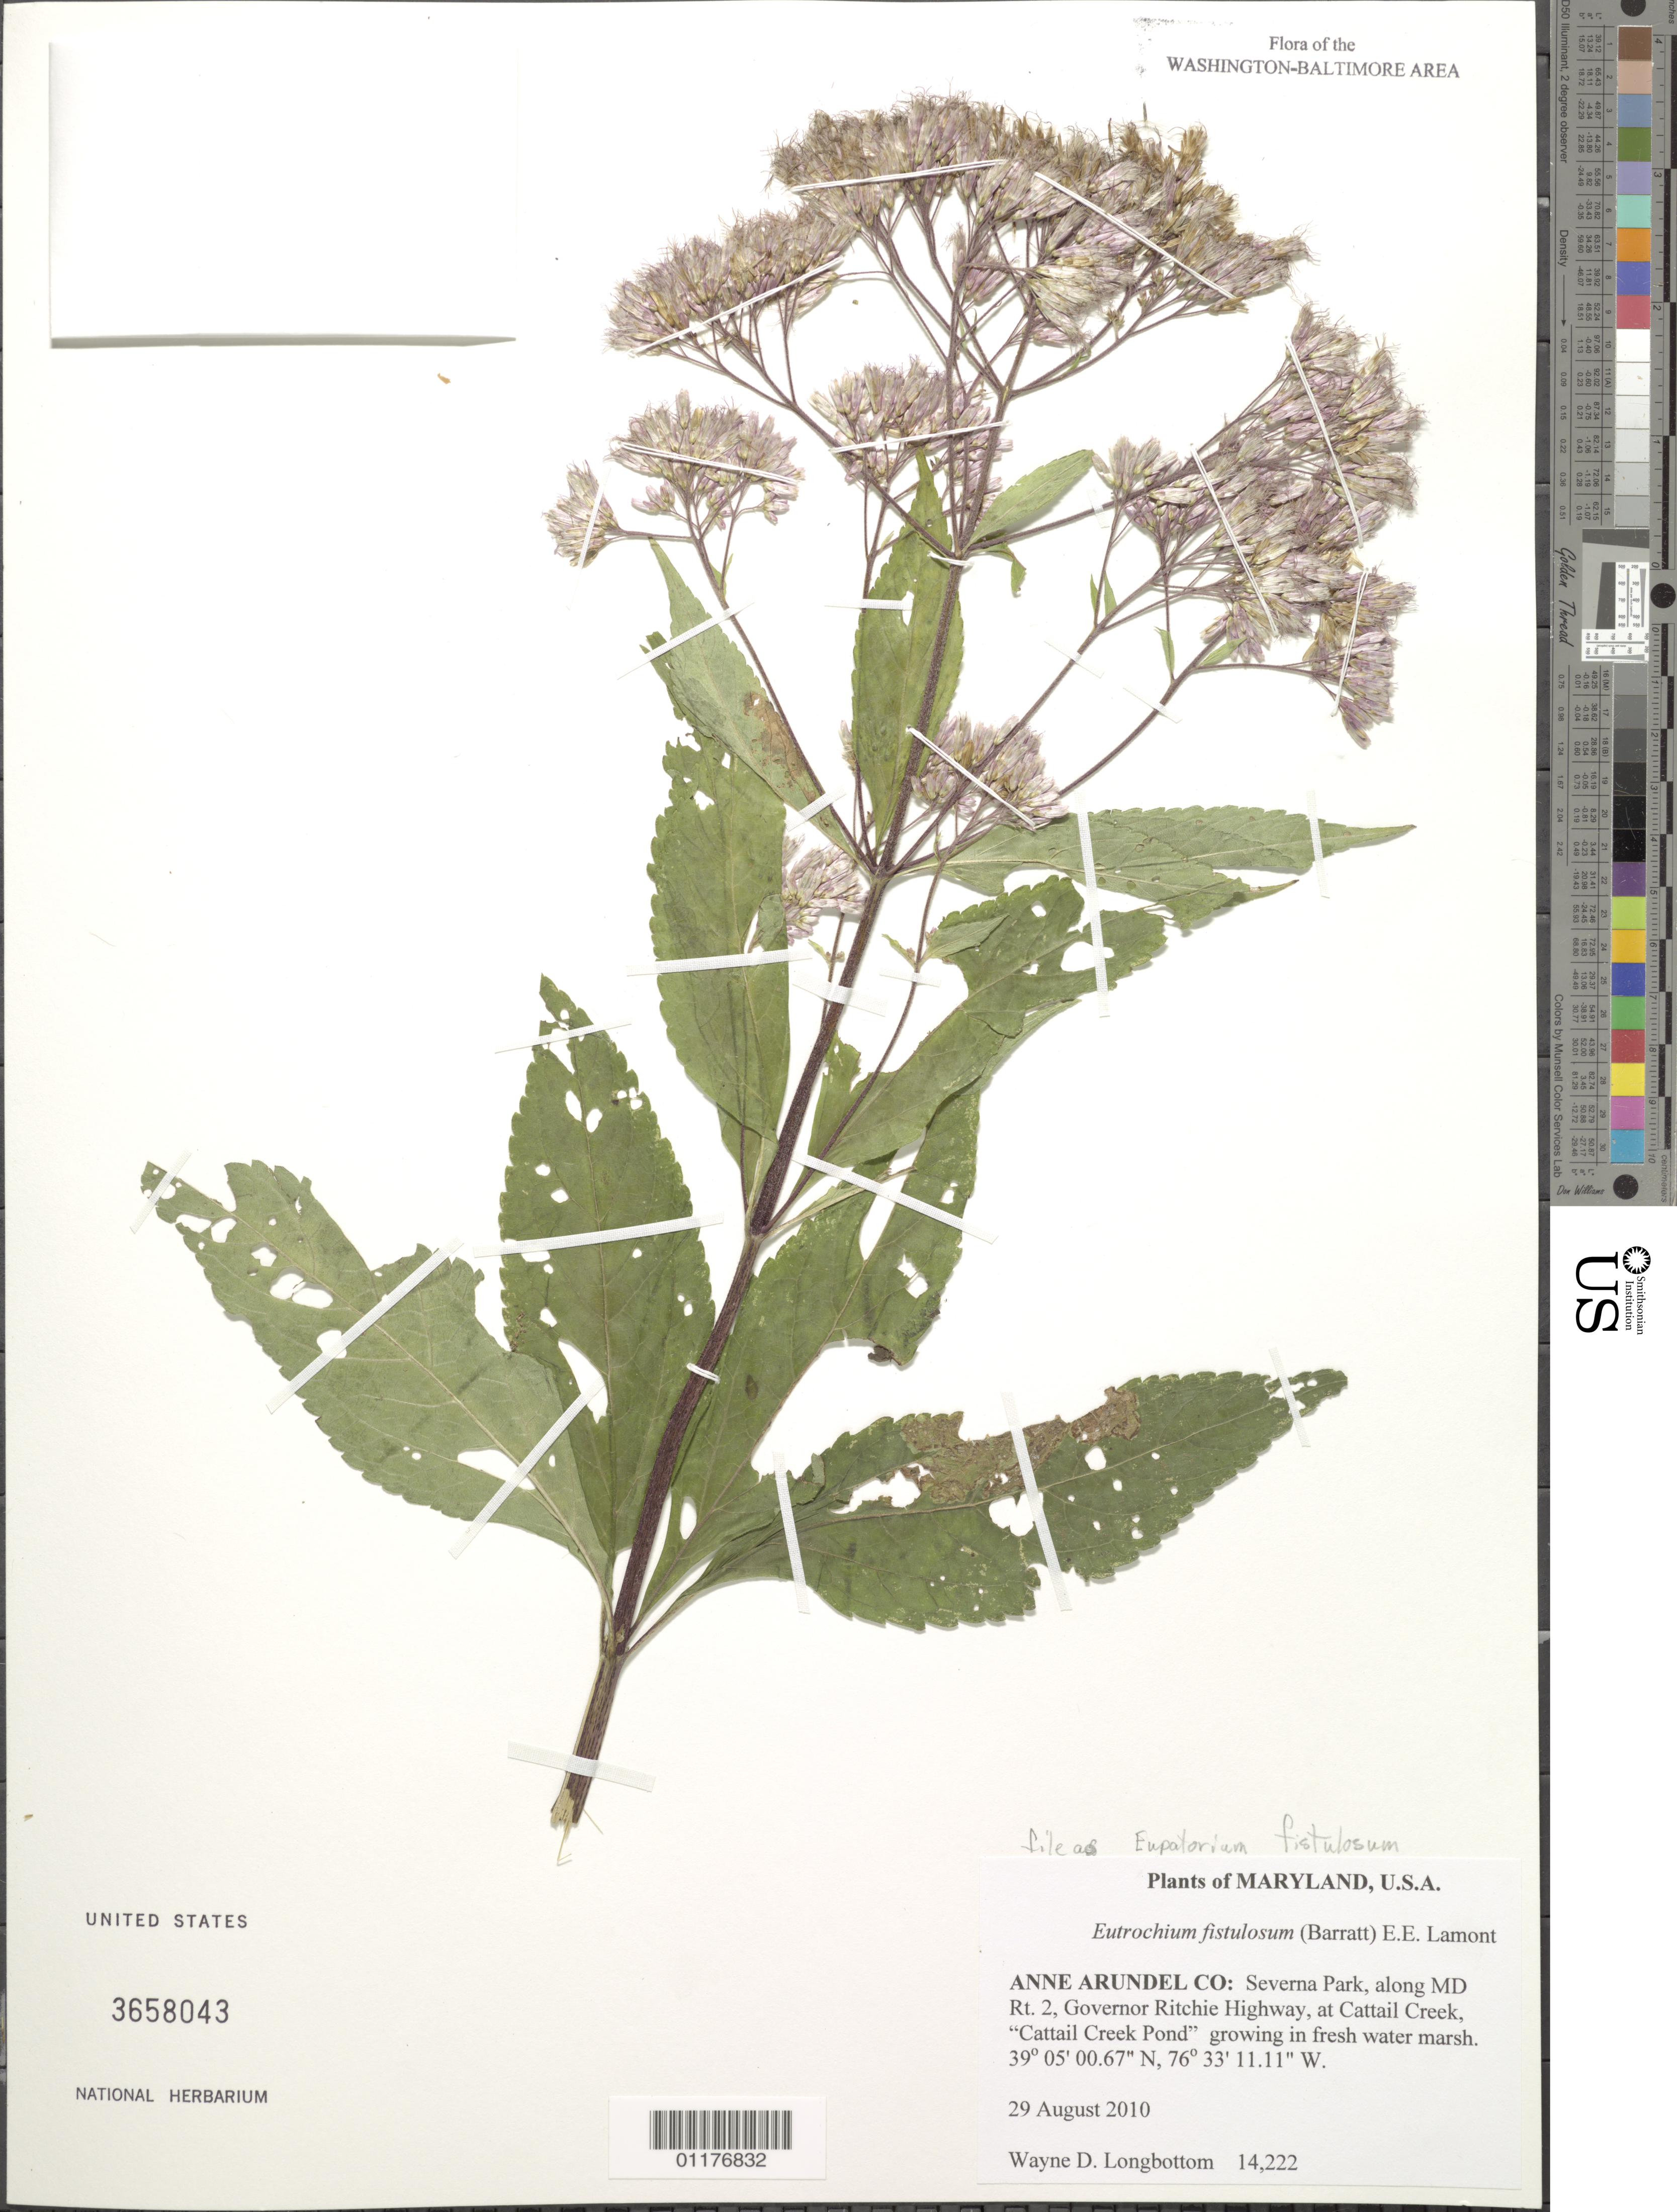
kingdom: Plantae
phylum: Tracheophyta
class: Magnoliopsida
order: Asterales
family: Asteraceae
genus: Eupatorium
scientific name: Eupatorium fistulosum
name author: Barratt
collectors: W. D. Longbottom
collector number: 14222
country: United States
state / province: Maryland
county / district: Anne Arundel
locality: Severna Park, along MD Rt. 2, Governor Ritchie Highway, at Cattail Creek, Cattail Creek Pond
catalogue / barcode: US 3658043